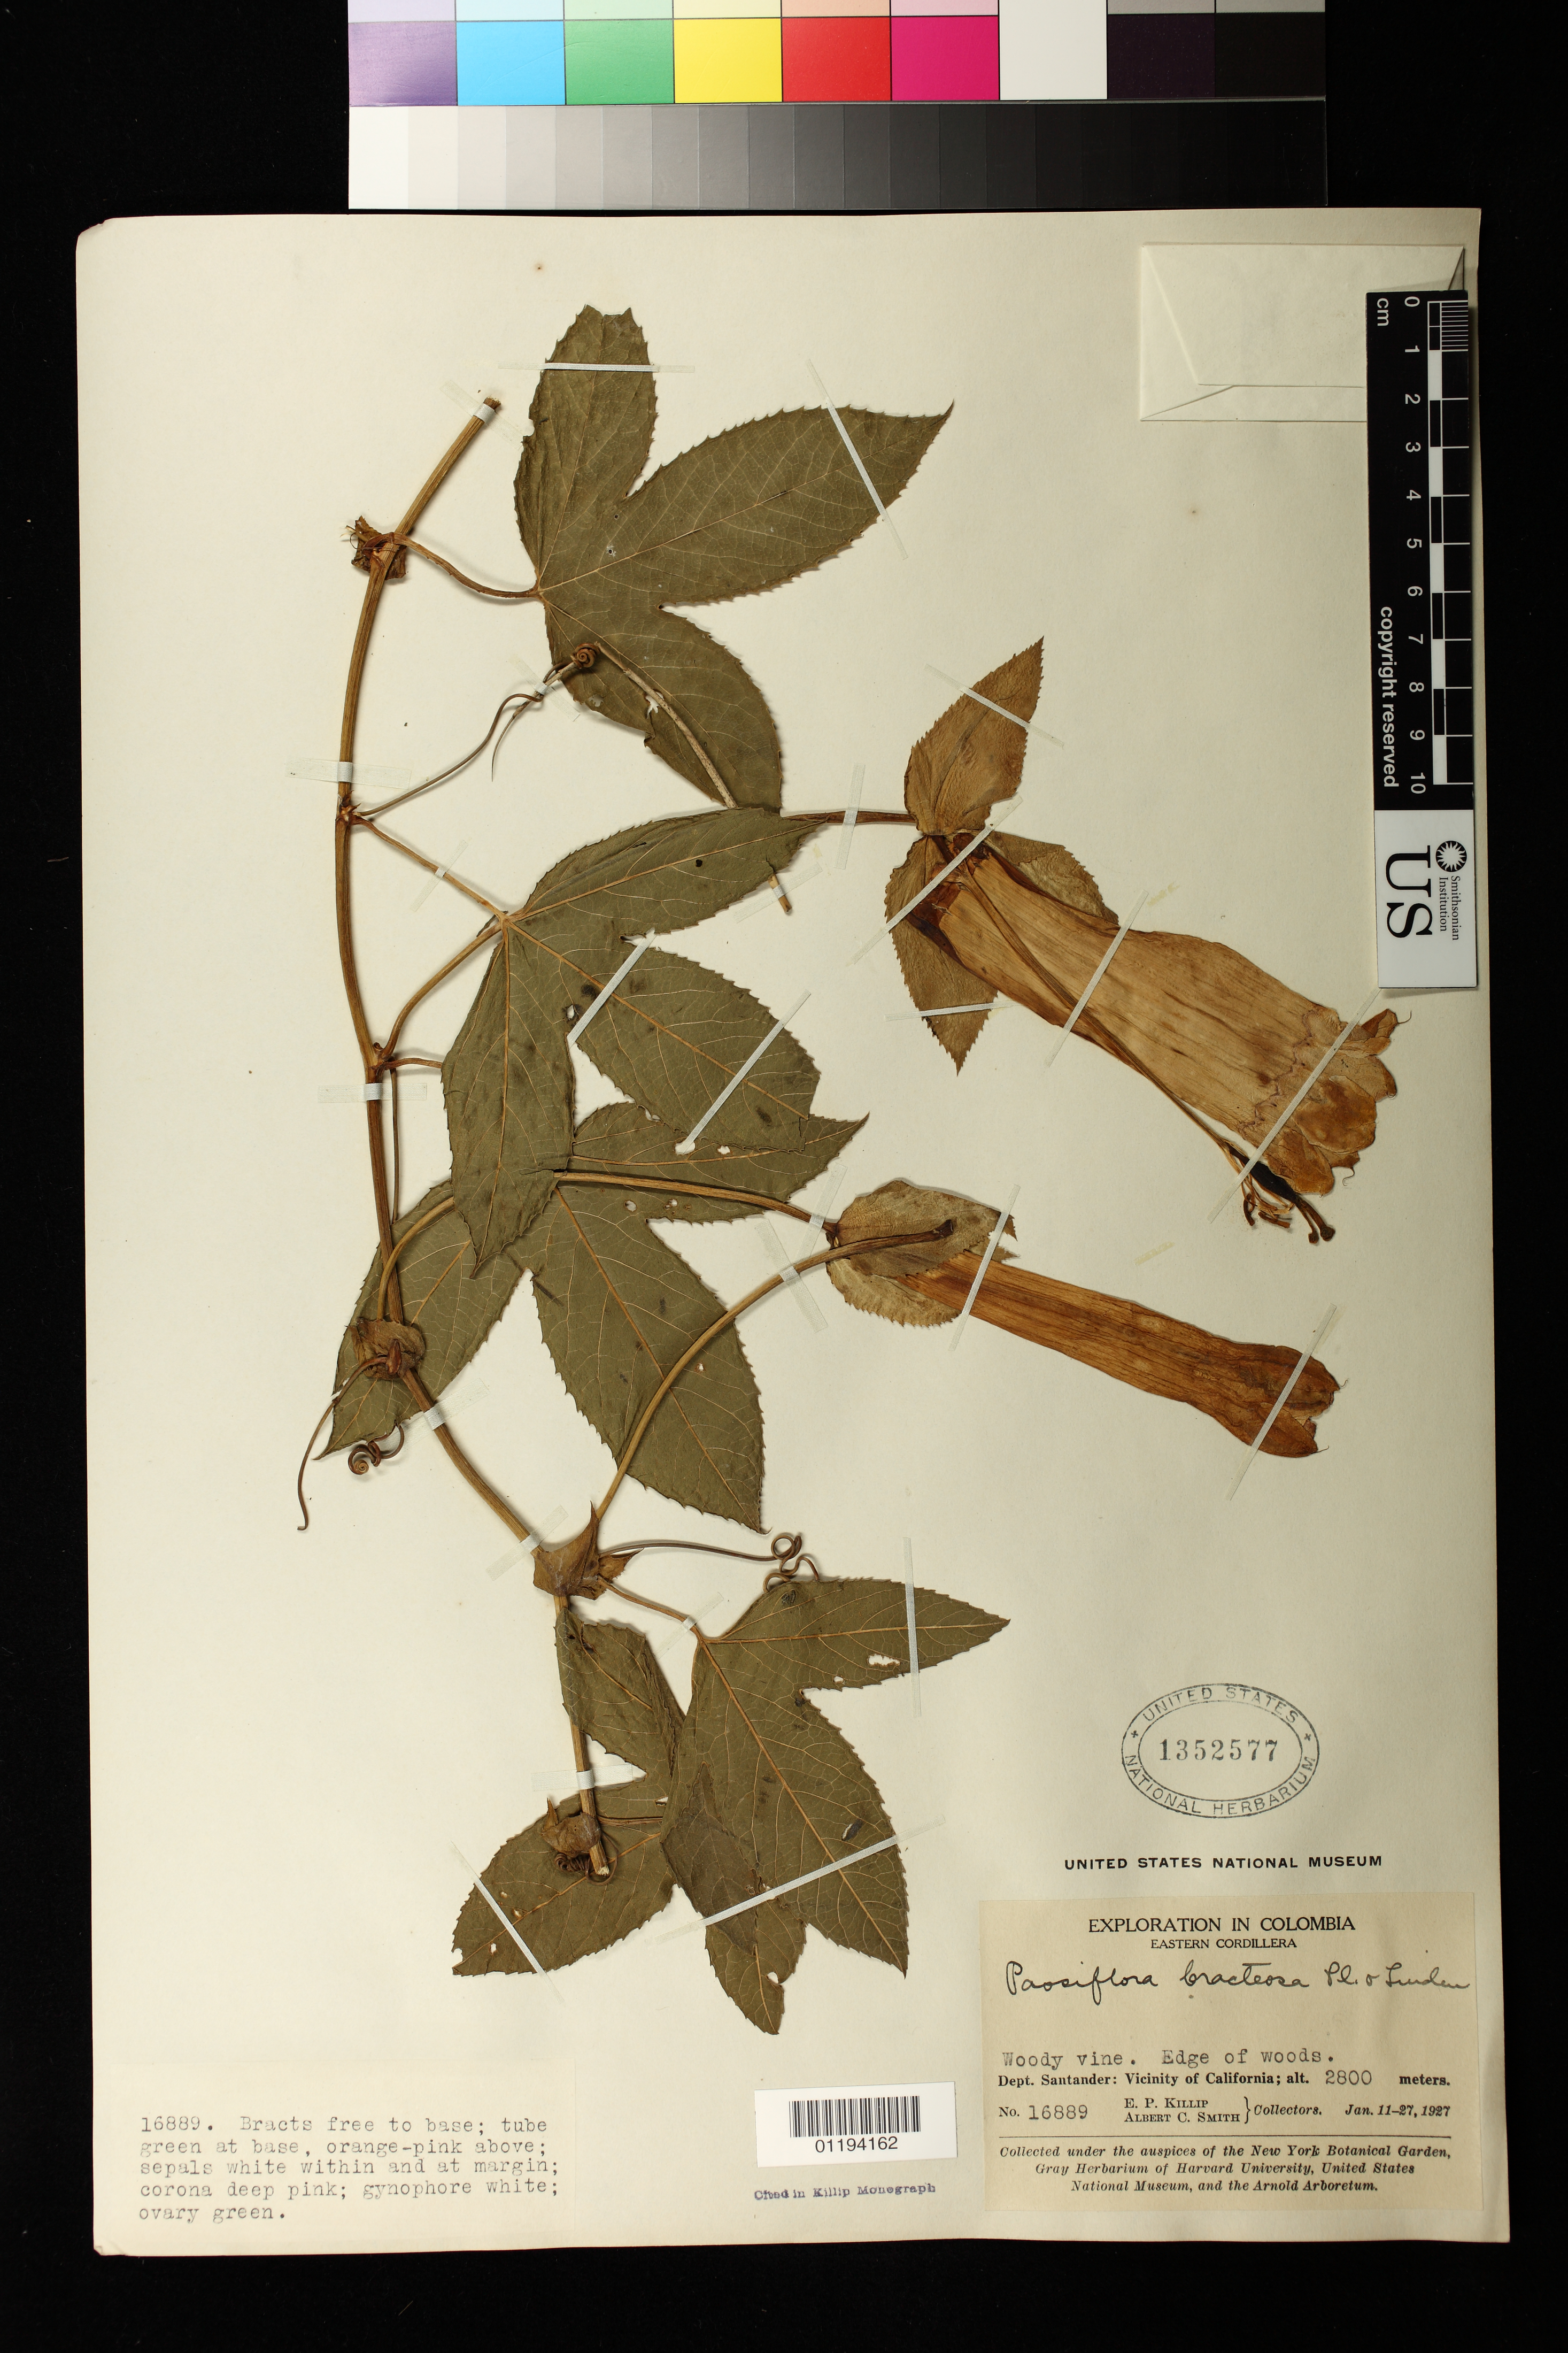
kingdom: Plantae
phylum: Tracheophyta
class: Magnoliopsida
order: Malpighiales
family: Passifloraceae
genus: Passiflora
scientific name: Passiflora bracteosa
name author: Planch. & Triana ex Linden & Planch.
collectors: E. P. Killip & A. C. Smith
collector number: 16889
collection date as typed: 1927 Jan 11 1927 Jan 27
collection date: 1927-01-11/1927-01-27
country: Colombia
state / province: Santander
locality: Eastern Cordillera: vicinity of California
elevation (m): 2800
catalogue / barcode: US 1352577